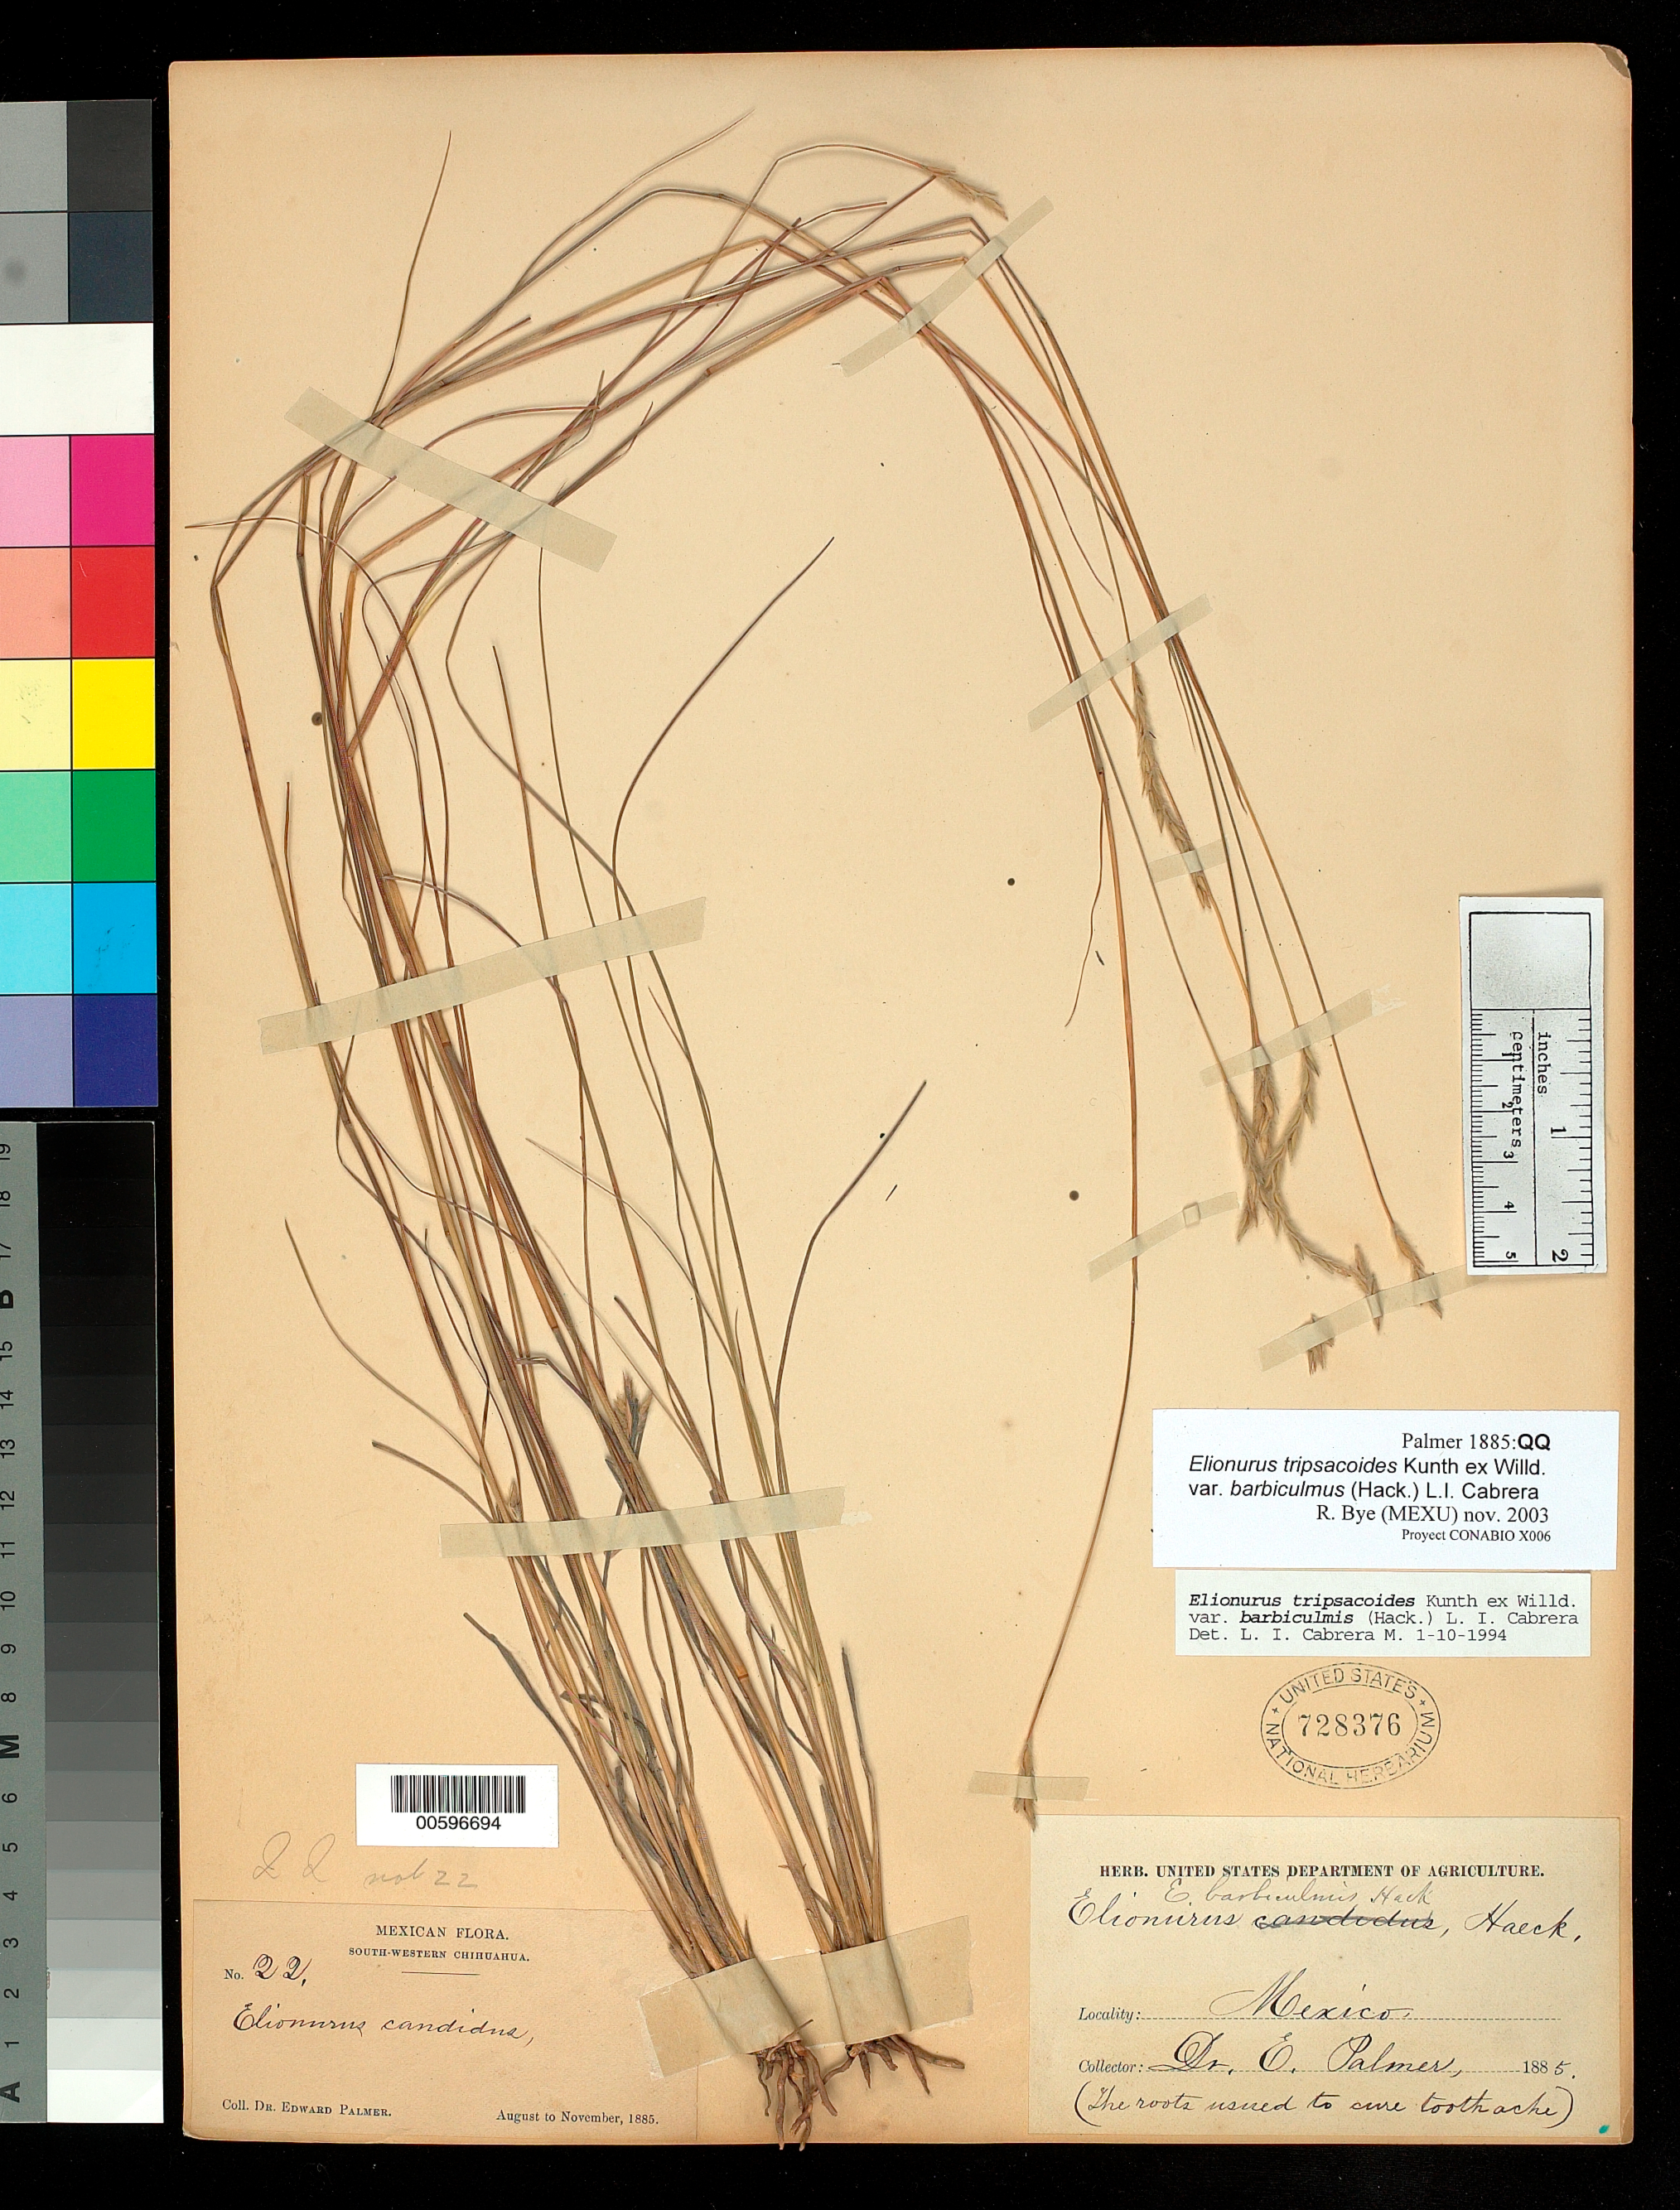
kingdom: Plantae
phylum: Tracheophyta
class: Liliopsida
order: Poales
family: Poaceae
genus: Elionurus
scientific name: Elionurus tripsacoides var. barbiculmis (Hack.) L.I. Cabrera & Dávila, comb. ined.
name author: (Hack.) L.I. Cabrera & Dávila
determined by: Cabrera M., L. I.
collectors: E. Palmer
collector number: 22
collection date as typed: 0 Aug 1885 to 0 Nov 1885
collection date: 1885-08/1885-11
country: Mexico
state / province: Chihuahua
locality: South-Western Chihuahua.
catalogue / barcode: US 728376